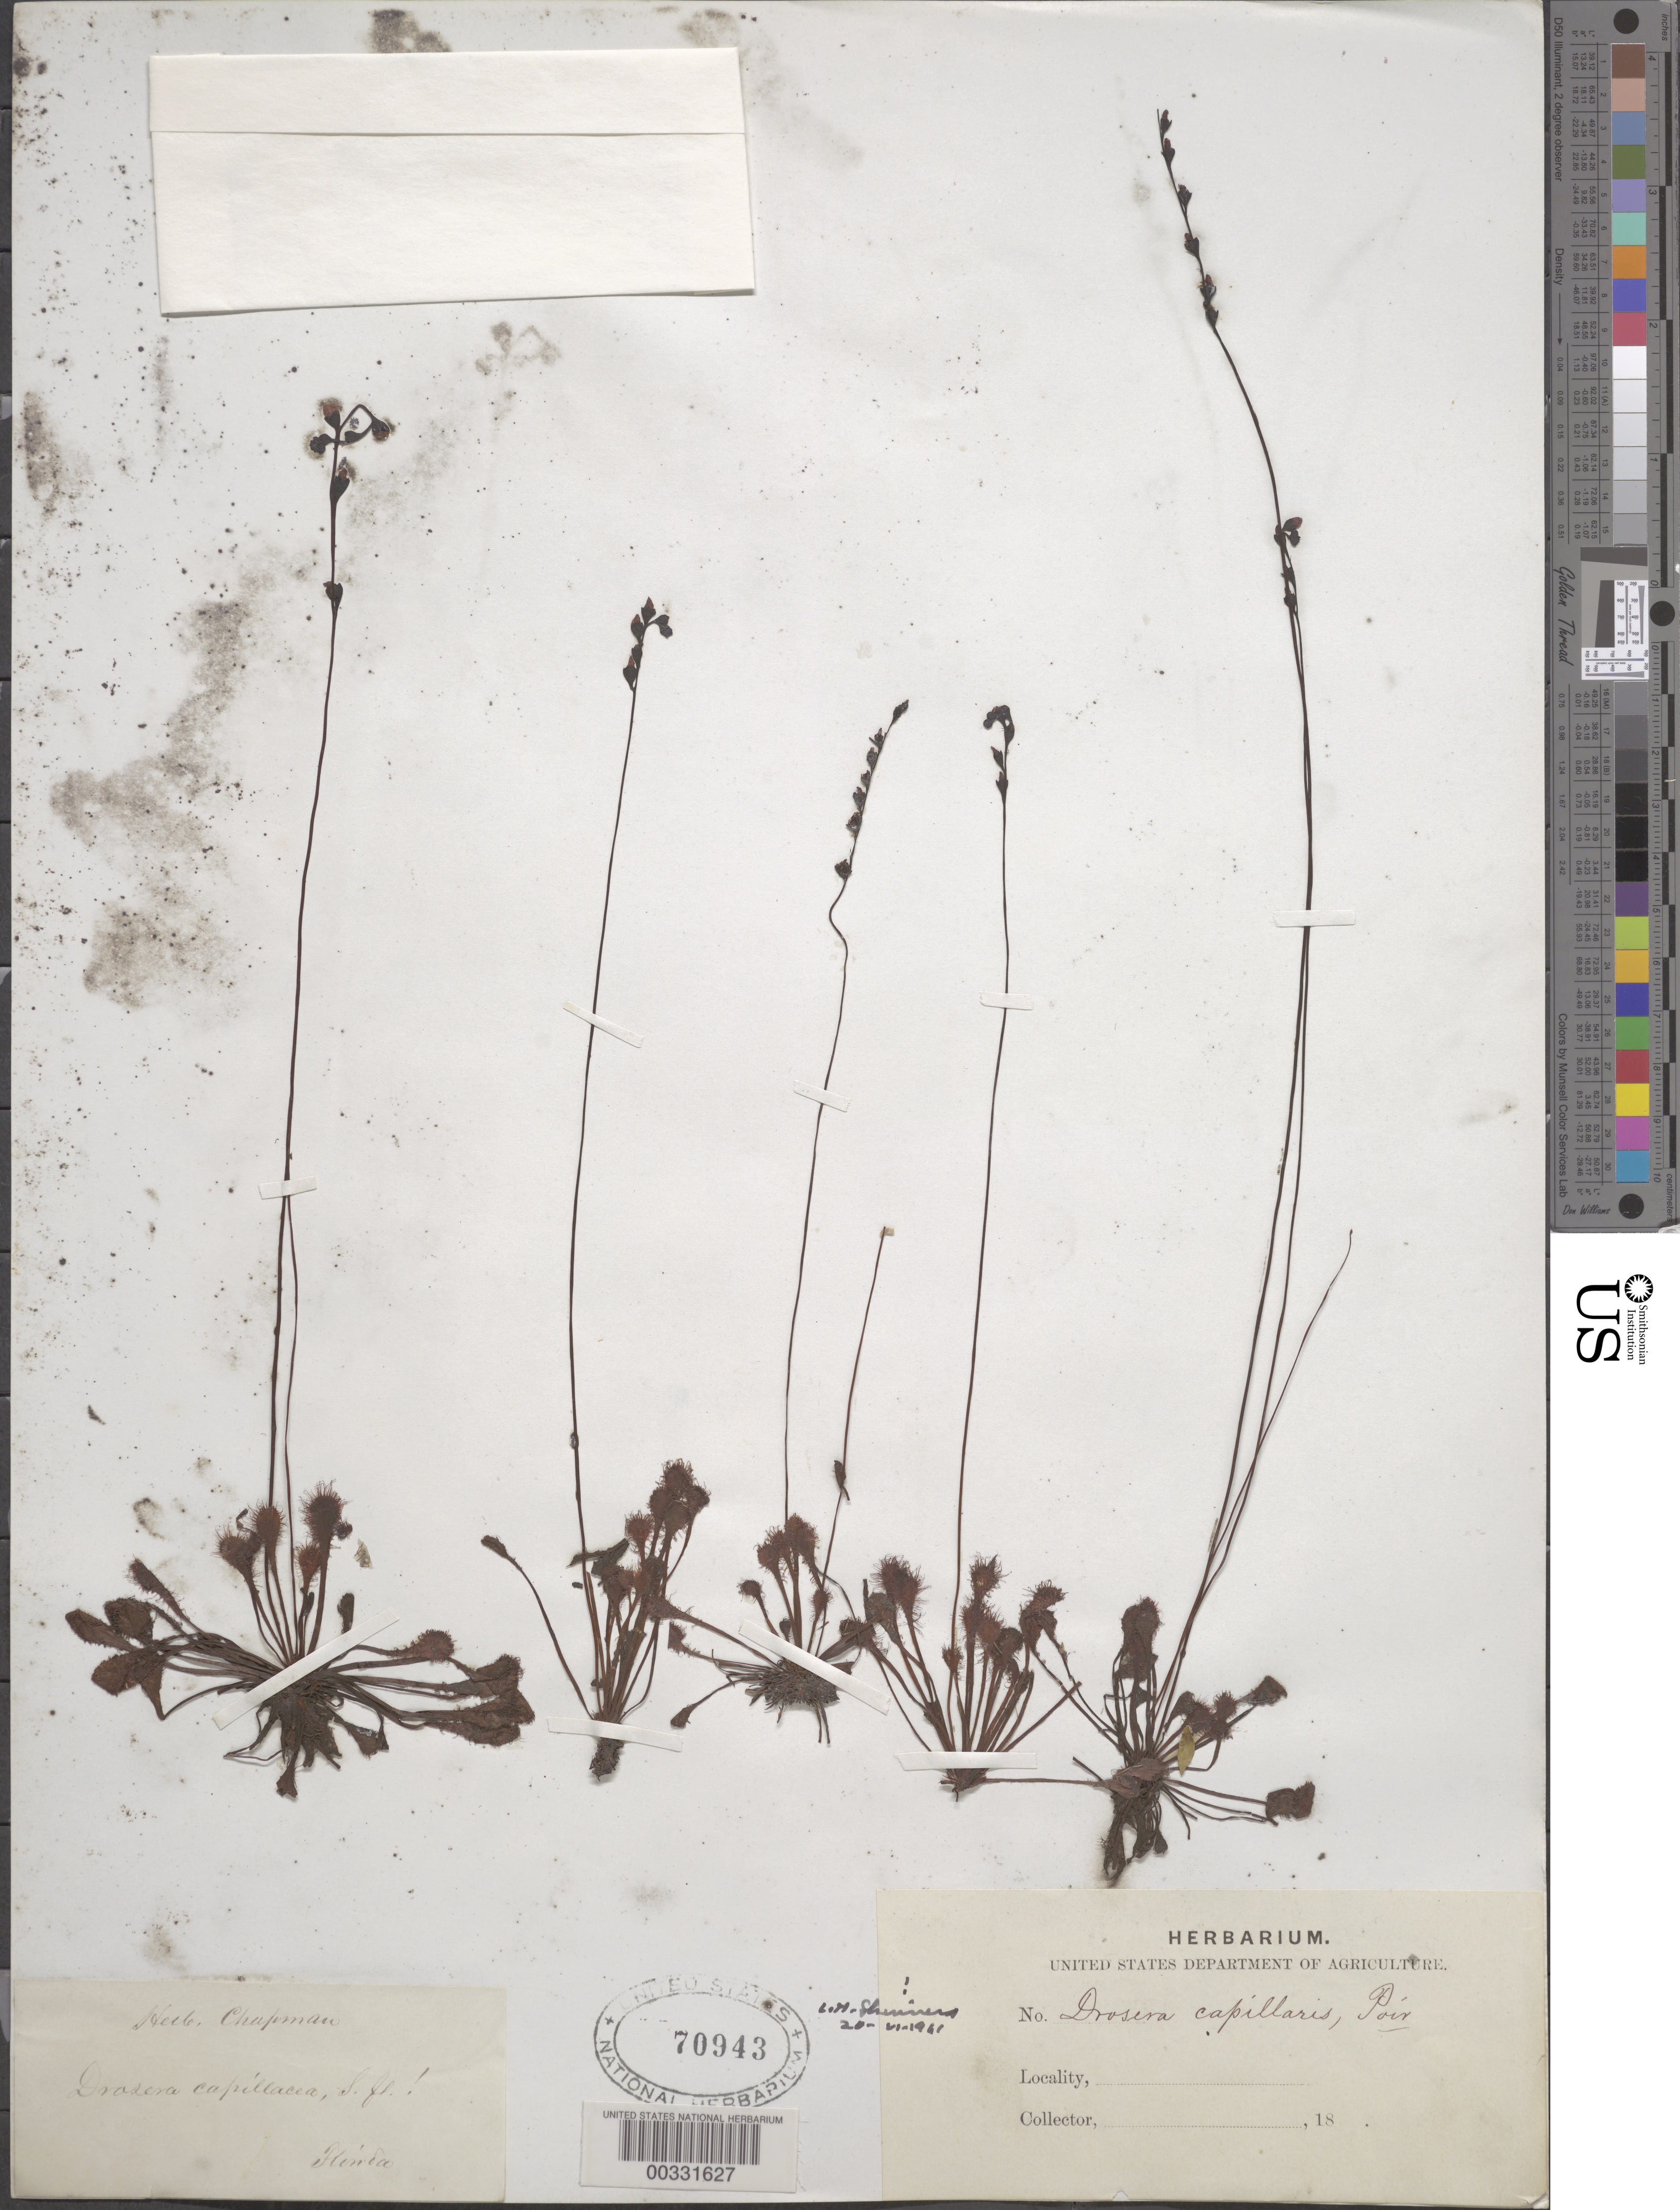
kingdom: Plantae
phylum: Tracheophyta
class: Magnoliopsida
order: Caryophyllales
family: Droseraceae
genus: Drosera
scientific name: Drosera capillaris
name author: Poir.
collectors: H. Chapman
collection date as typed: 18--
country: United States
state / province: Florida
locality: Southern florida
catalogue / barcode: US 70943